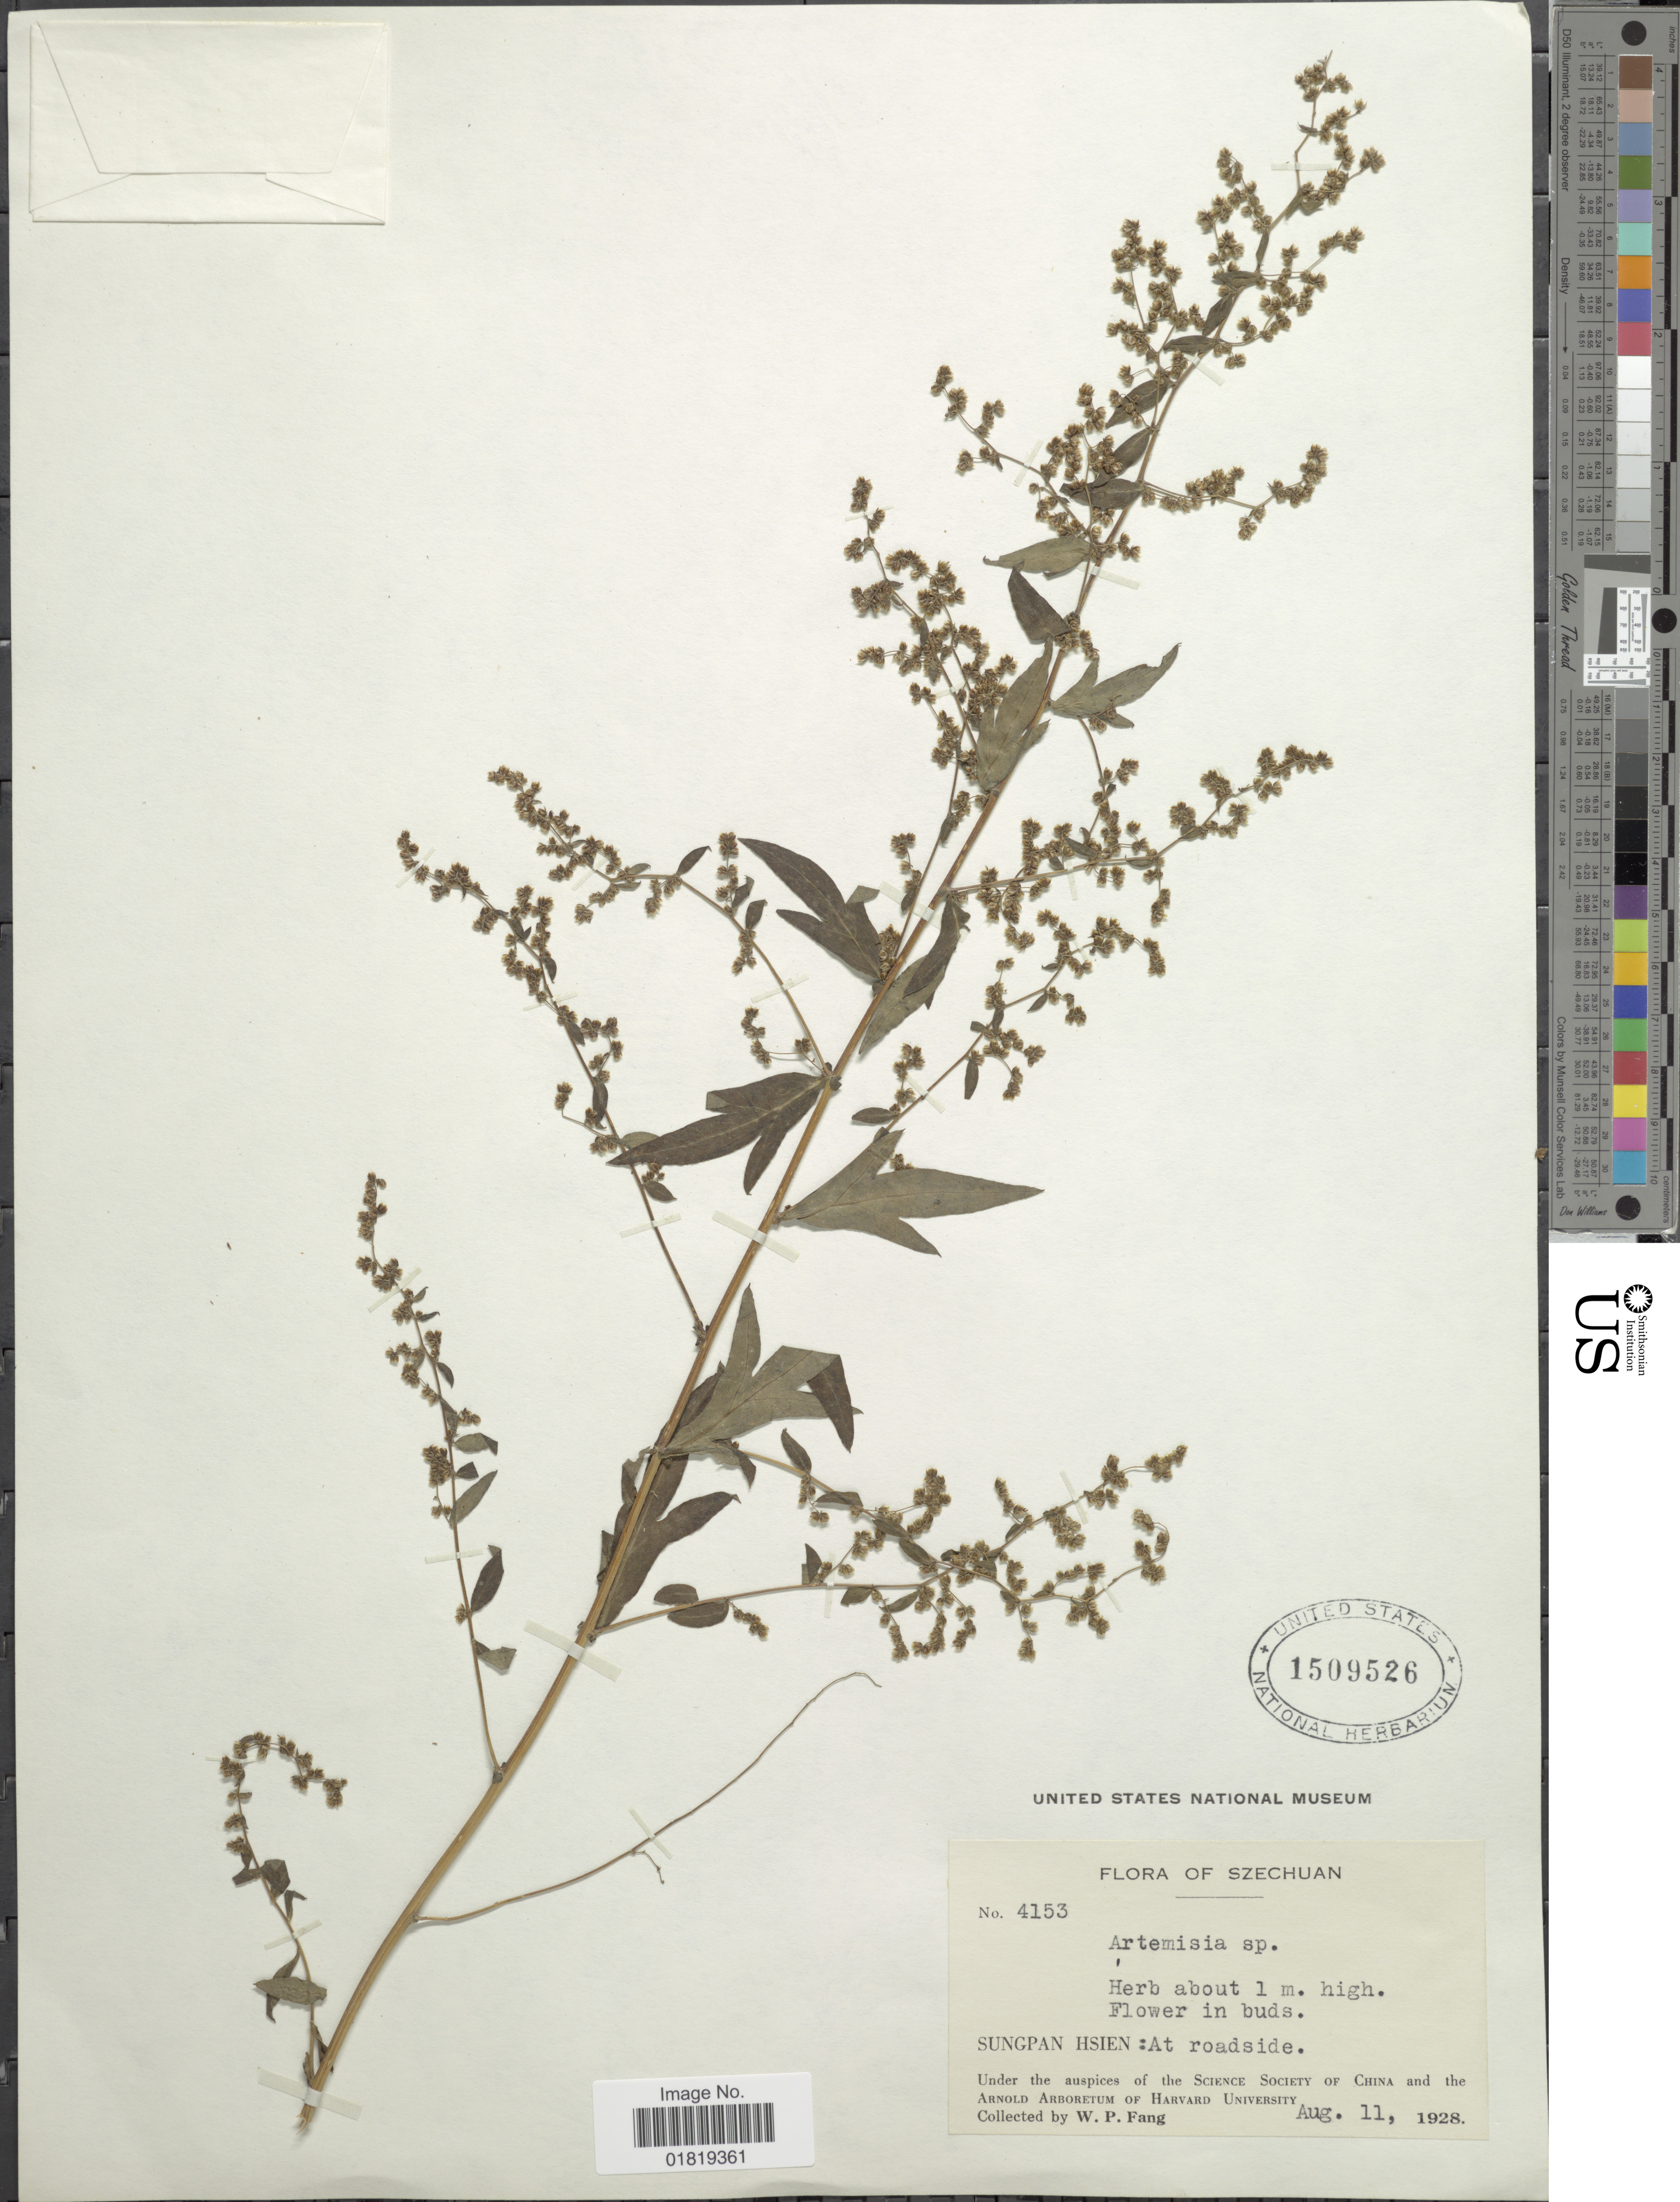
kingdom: Plantae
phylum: Tracheophyta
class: Magnoliopsida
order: Asterales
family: Asteraceae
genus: Artemisia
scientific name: Artemisia sp.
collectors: W. P. Fang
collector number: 4153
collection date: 1928-08-11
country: China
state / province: Sichuan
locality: Szechuan, Sungpan Hsien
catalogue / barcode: US 1509526